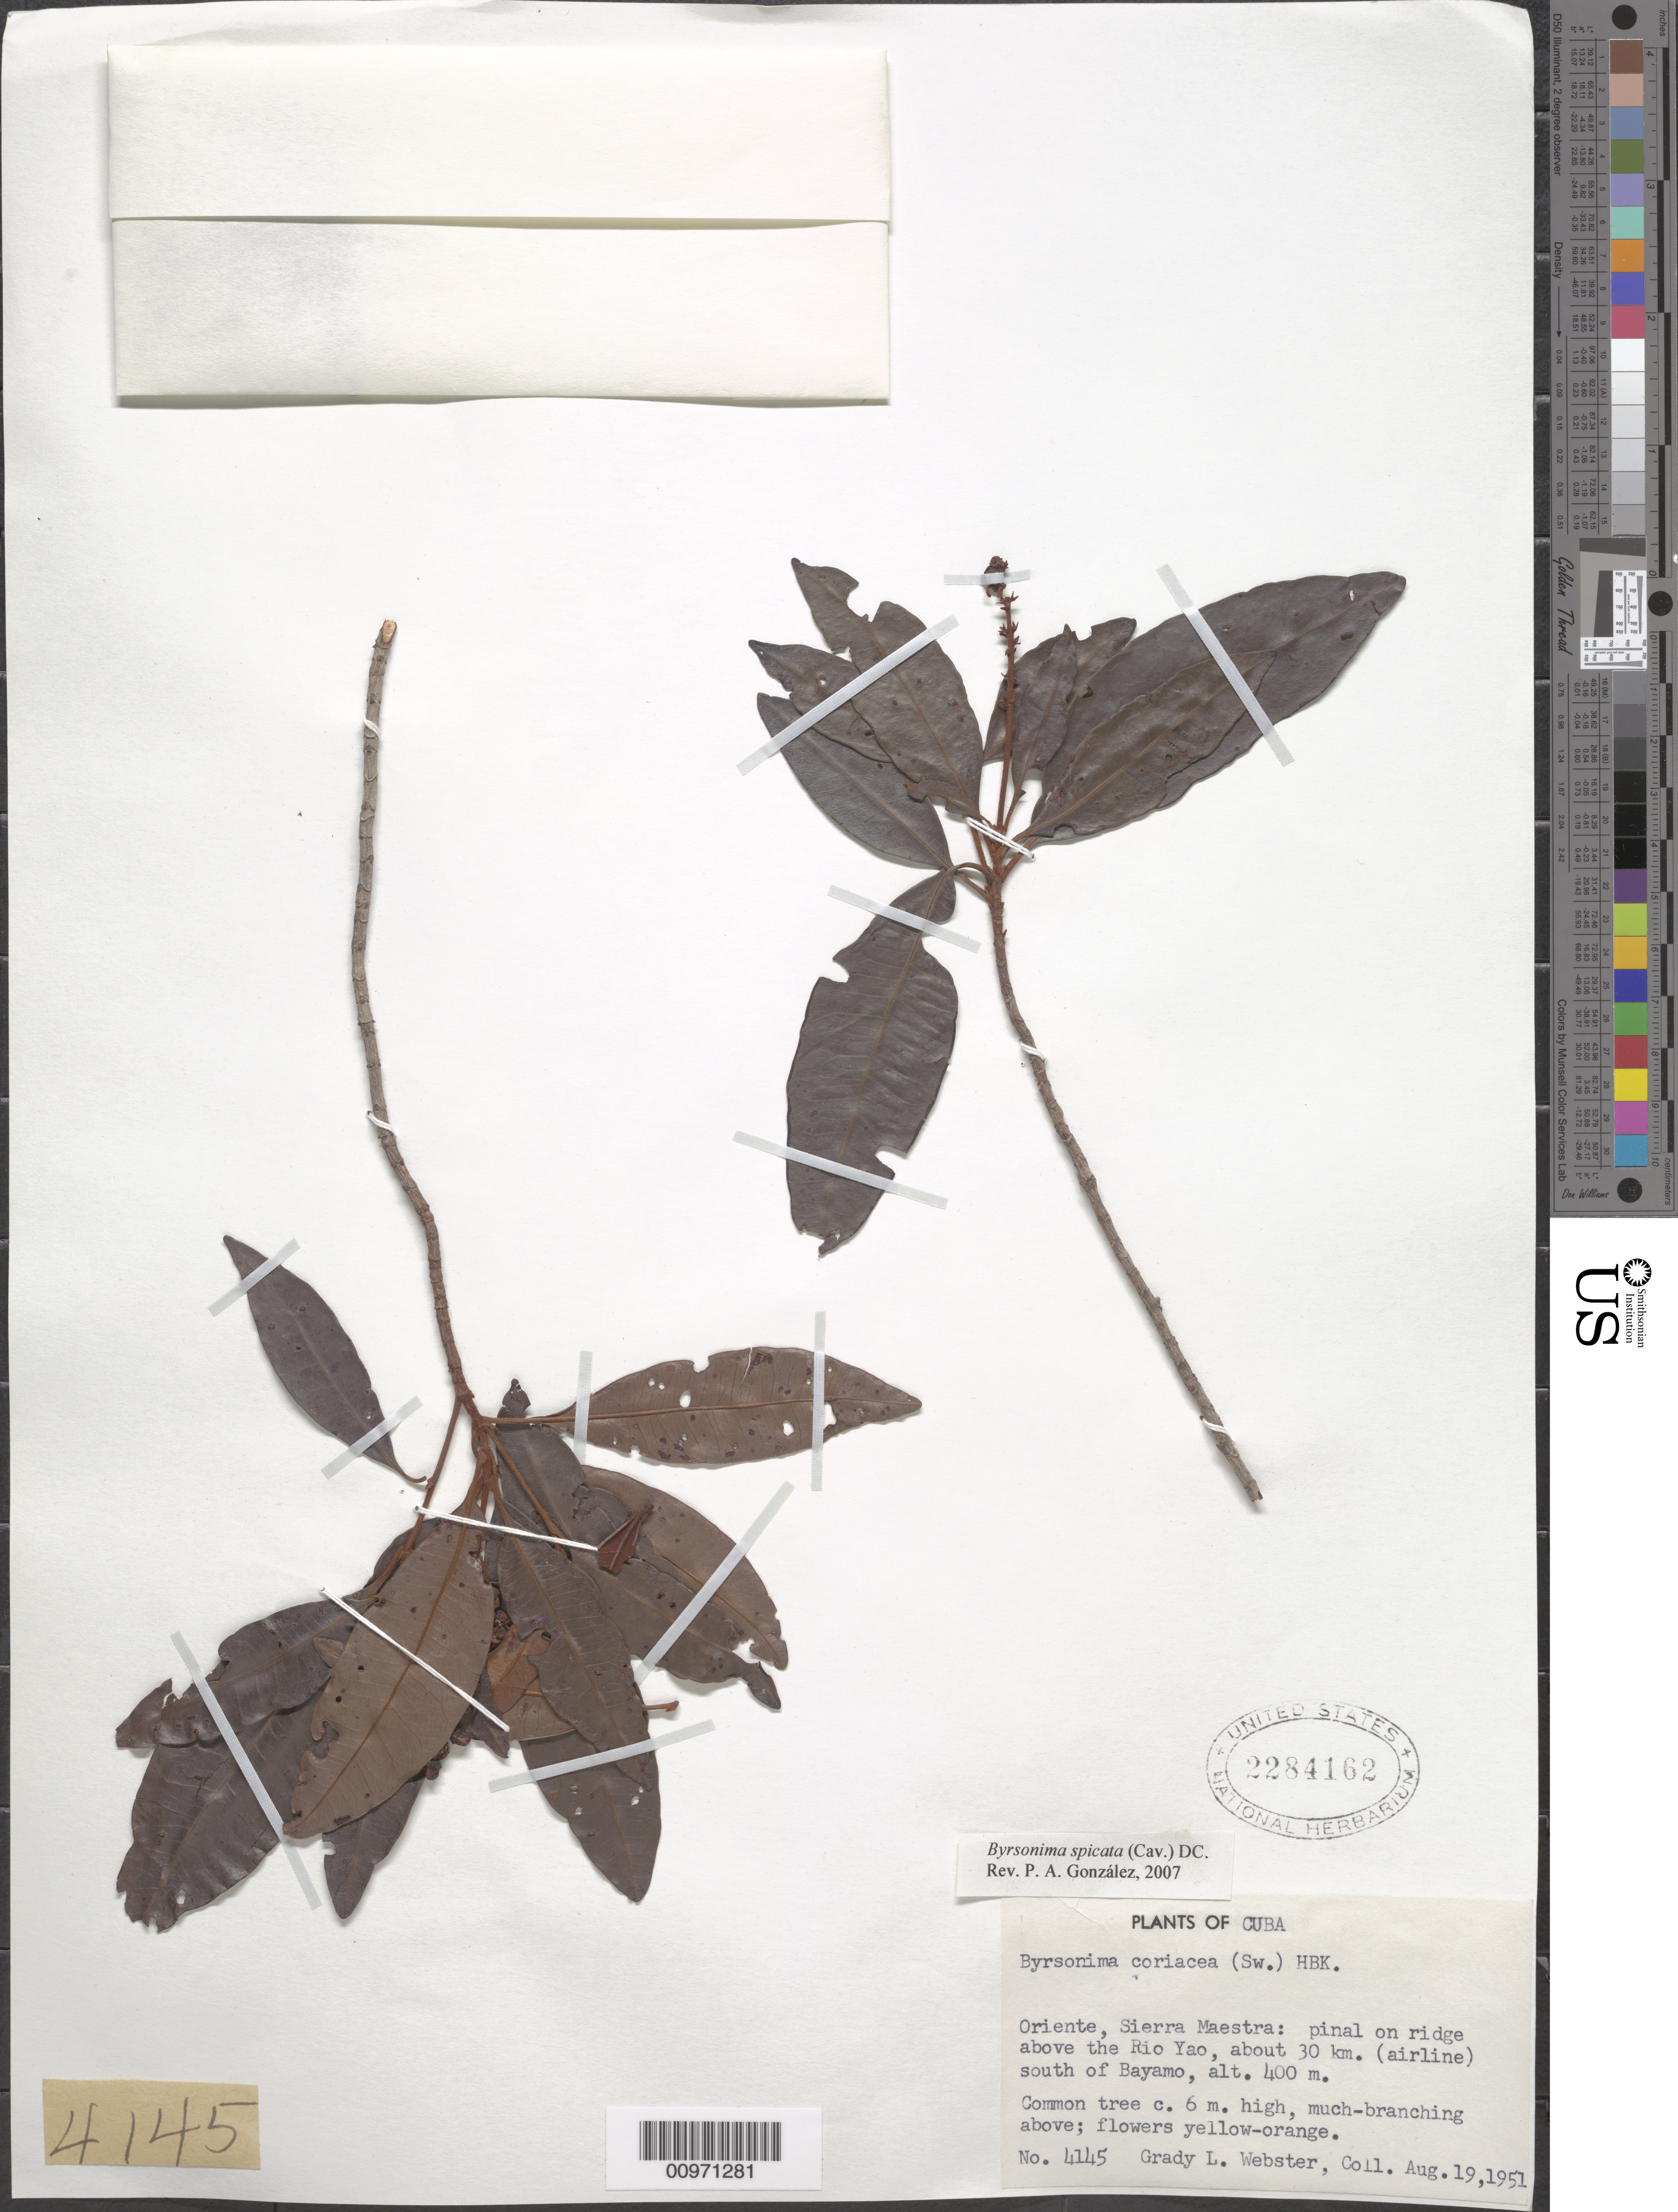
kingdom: Plantae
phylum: Tracheophyta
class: Magnoliopsida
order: Malpighiales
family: Malpighiaceae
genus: Byrsonima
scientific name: Byrsonima spicata (Cav.) DC.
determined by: González, P. A.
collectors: G. L. Webster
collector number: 4145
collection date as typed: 19 Aug 1951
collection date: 1951-08-19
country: Cuba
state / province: Oriente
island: Cuba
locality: Sierra Maestra, Río Yao, about 30 km (airline) south of Bayamo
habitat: Pinal ridge above river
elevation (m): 400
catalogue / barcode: US 2284162